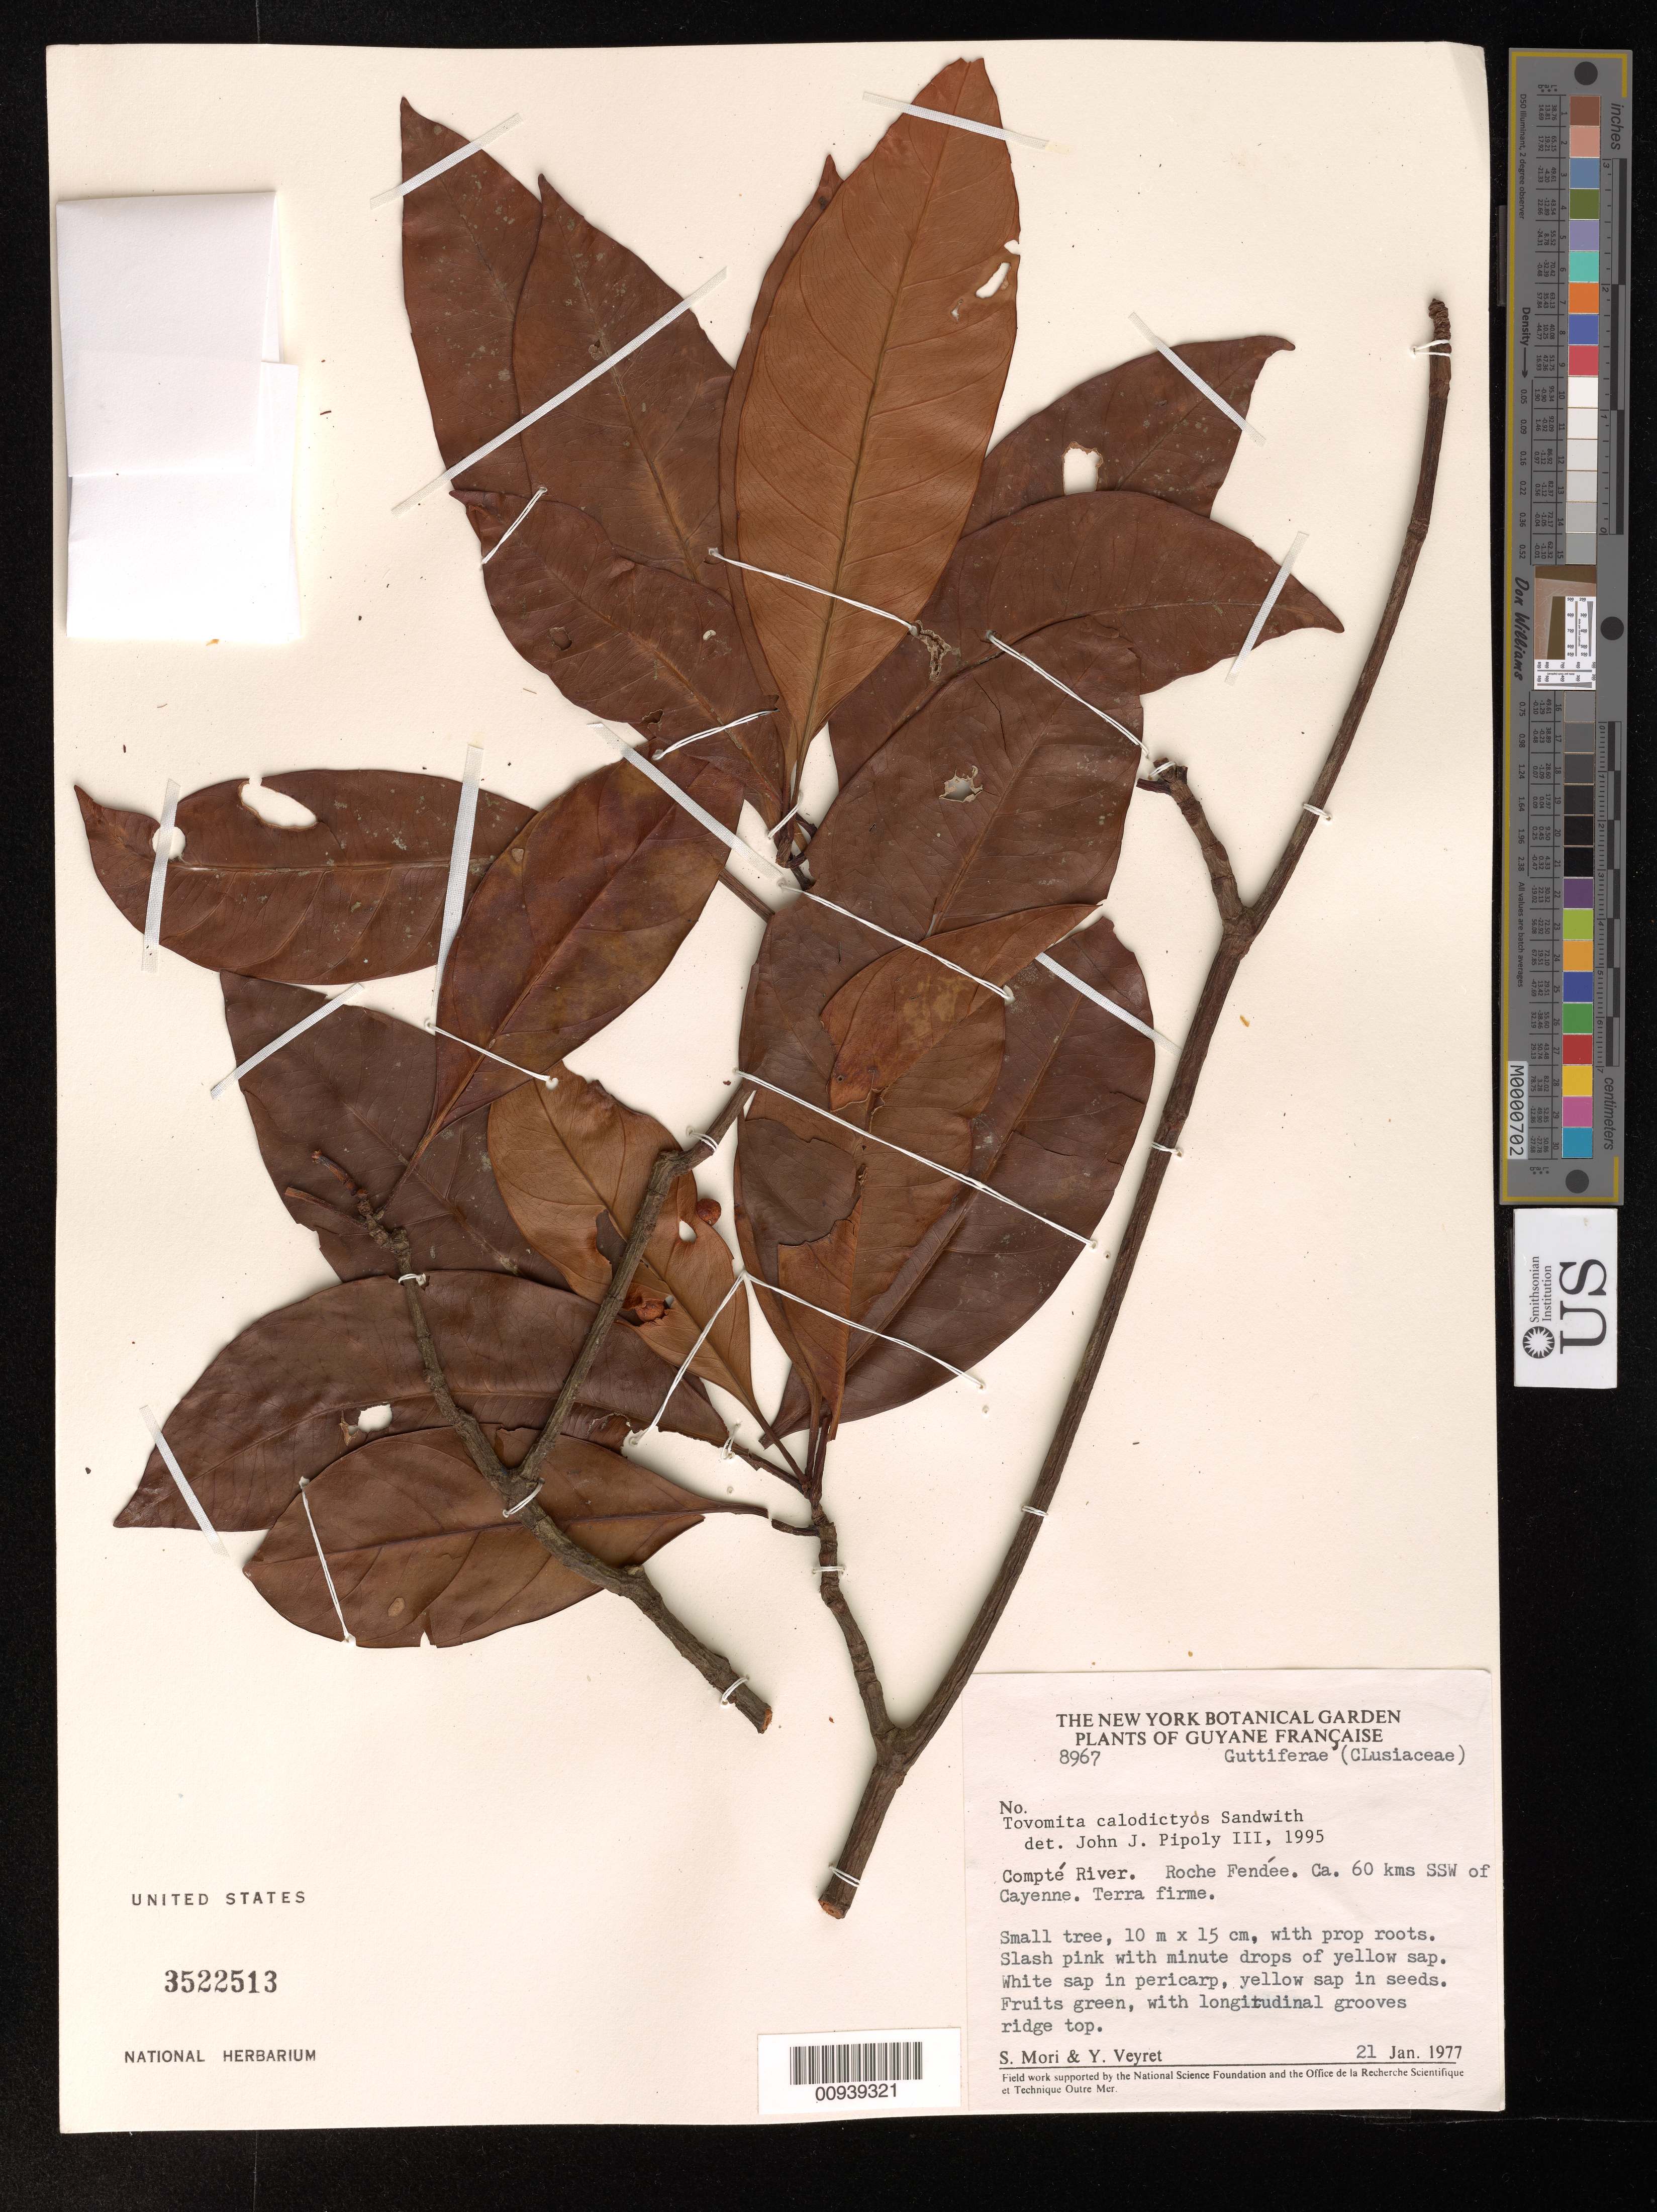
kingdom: Plantae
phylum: Tracheophyta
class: Magnoliopsida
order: Malpighiales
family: Clusiaceae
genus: Tovomita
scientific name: Tovomita calodictyos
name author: Sandwith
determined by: Pipoly, J. J., III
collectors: S. Mori & Y. Veyret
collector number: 8967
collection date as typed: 21-Jan-77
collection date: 1977-01-21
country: French Guiana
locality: Comté River, Roche Fendée. Ca 60km SSW of Cayenne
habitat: Terra firme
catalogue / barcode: US 3522513